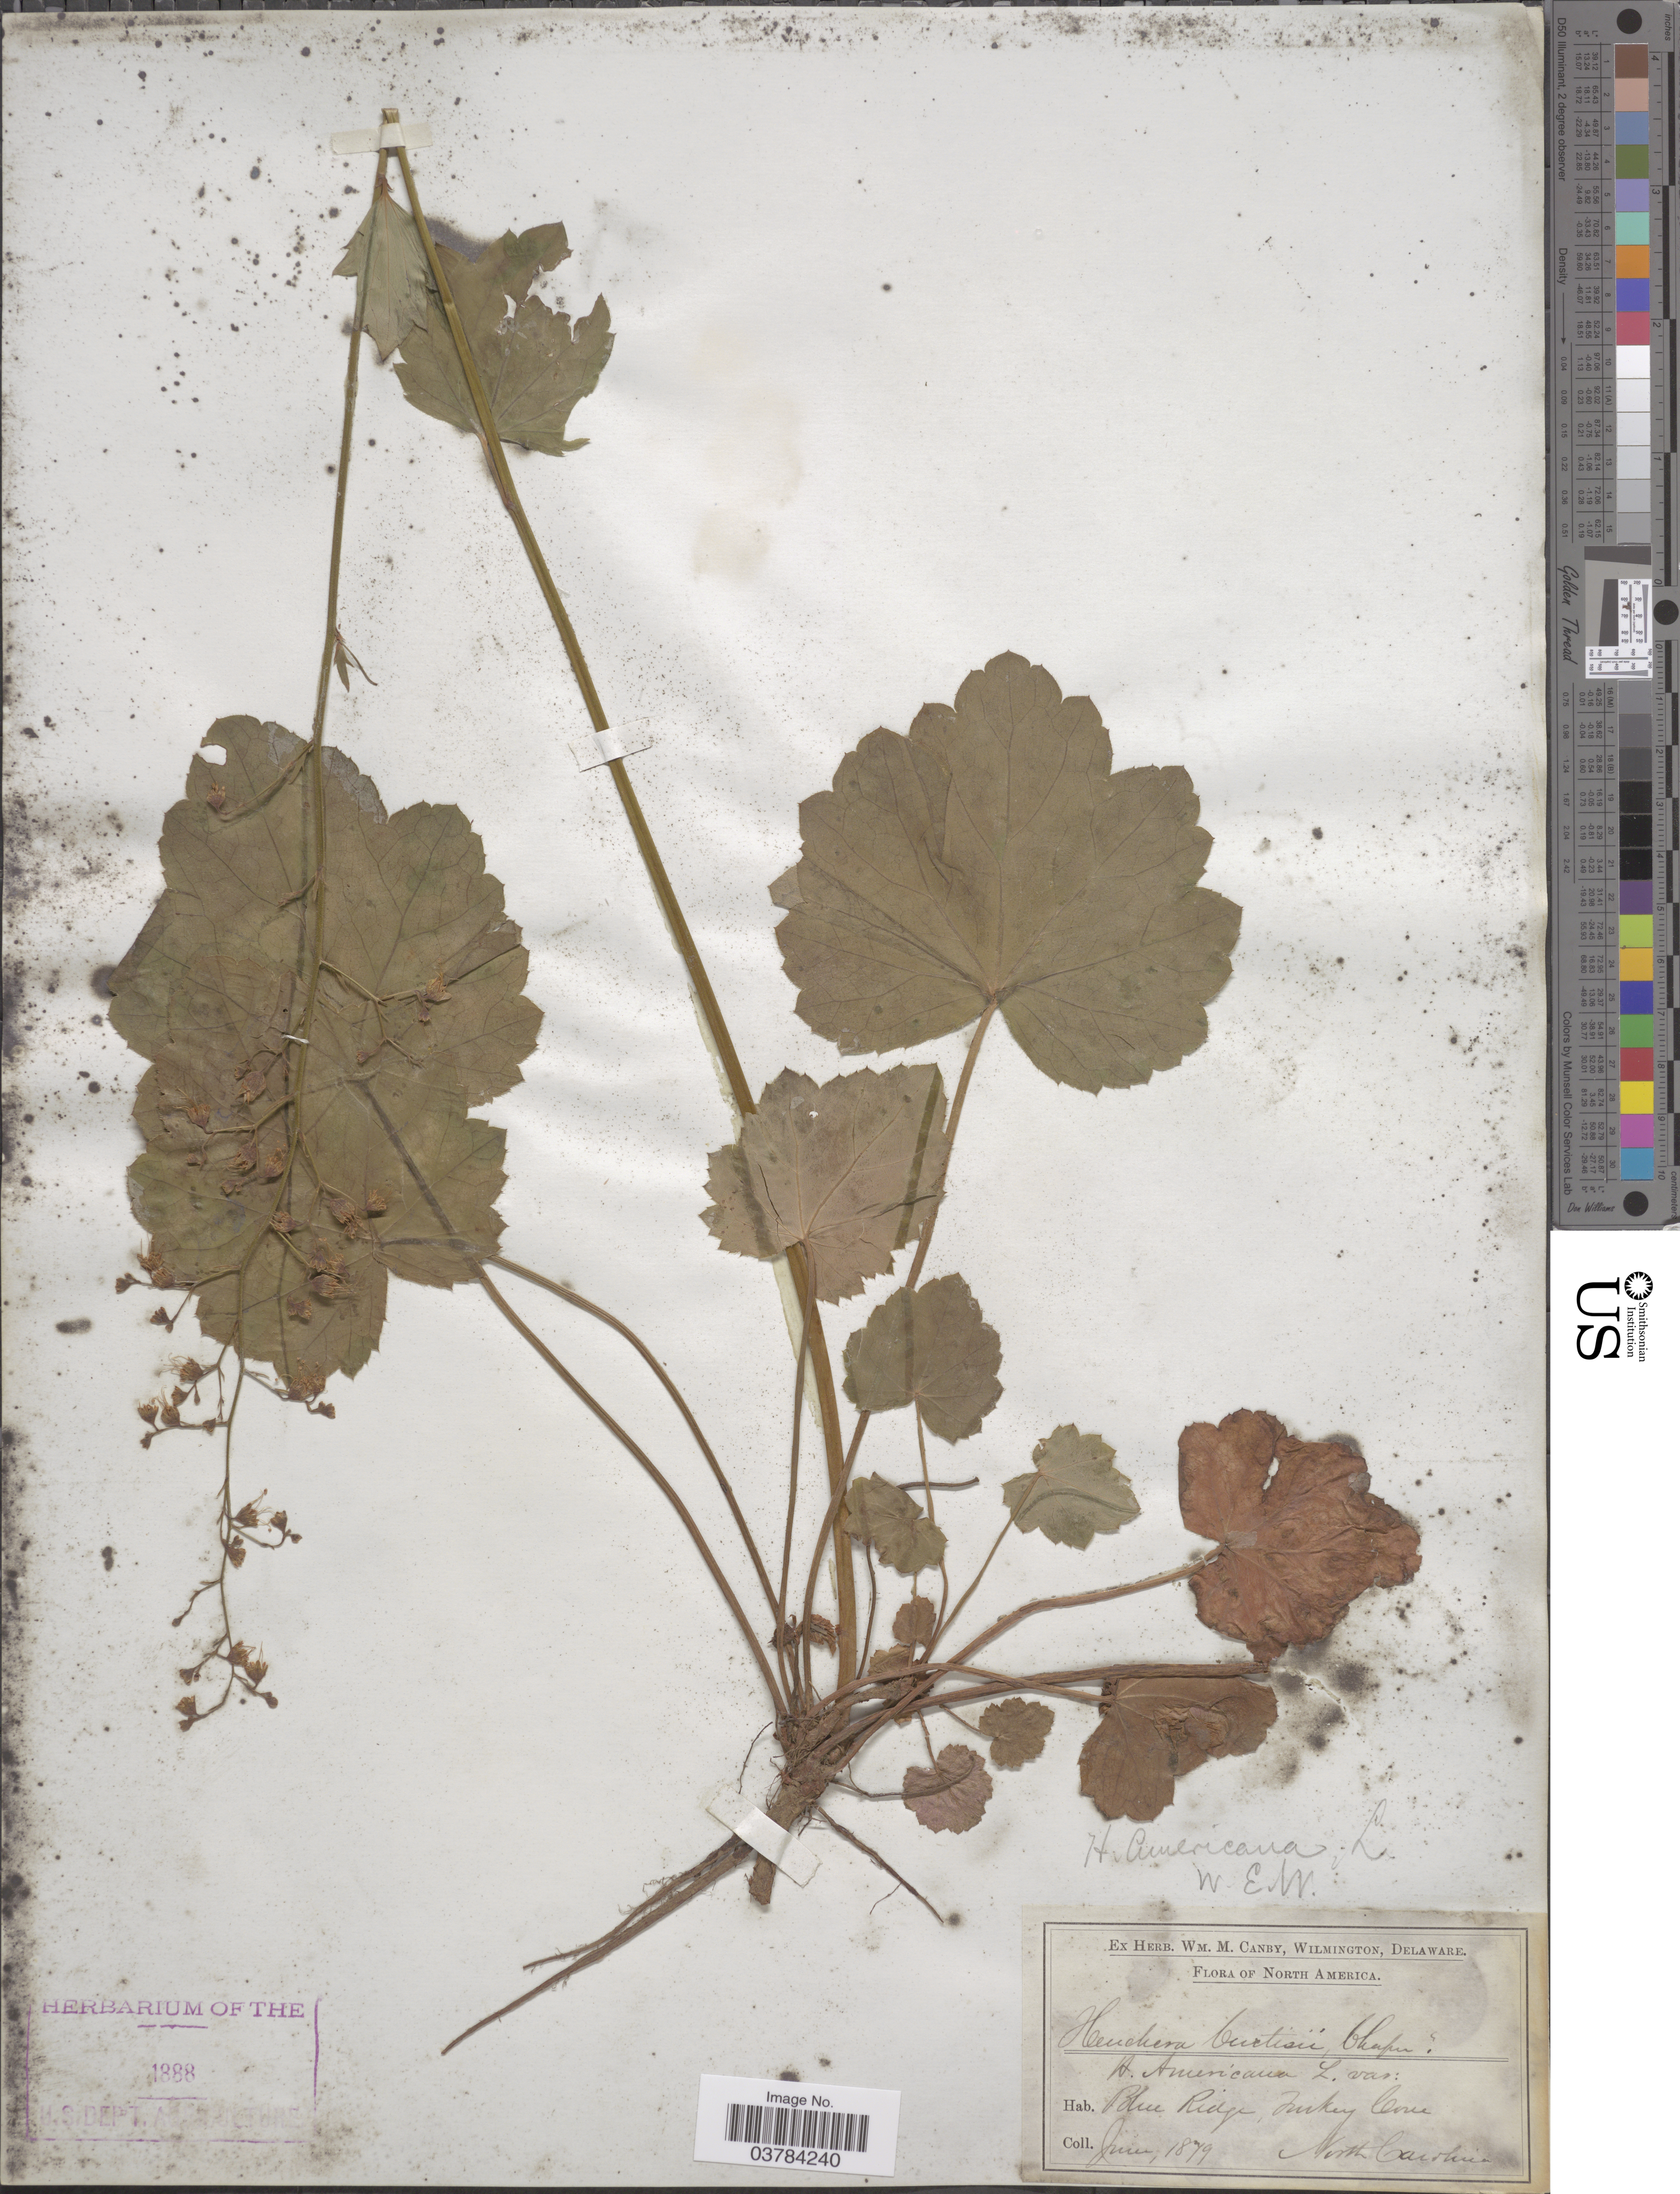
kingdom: Plantae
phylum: Tracheophyta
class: Magnoliopsida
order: Saxifragales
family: Saxifragaceae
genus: Heuchera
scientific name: Heuchera americana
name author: L.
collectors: ex herb. W.M. Canby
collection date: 1879-06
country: United States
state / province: Connecticut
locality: Blue Ridge, Turkey Cove.